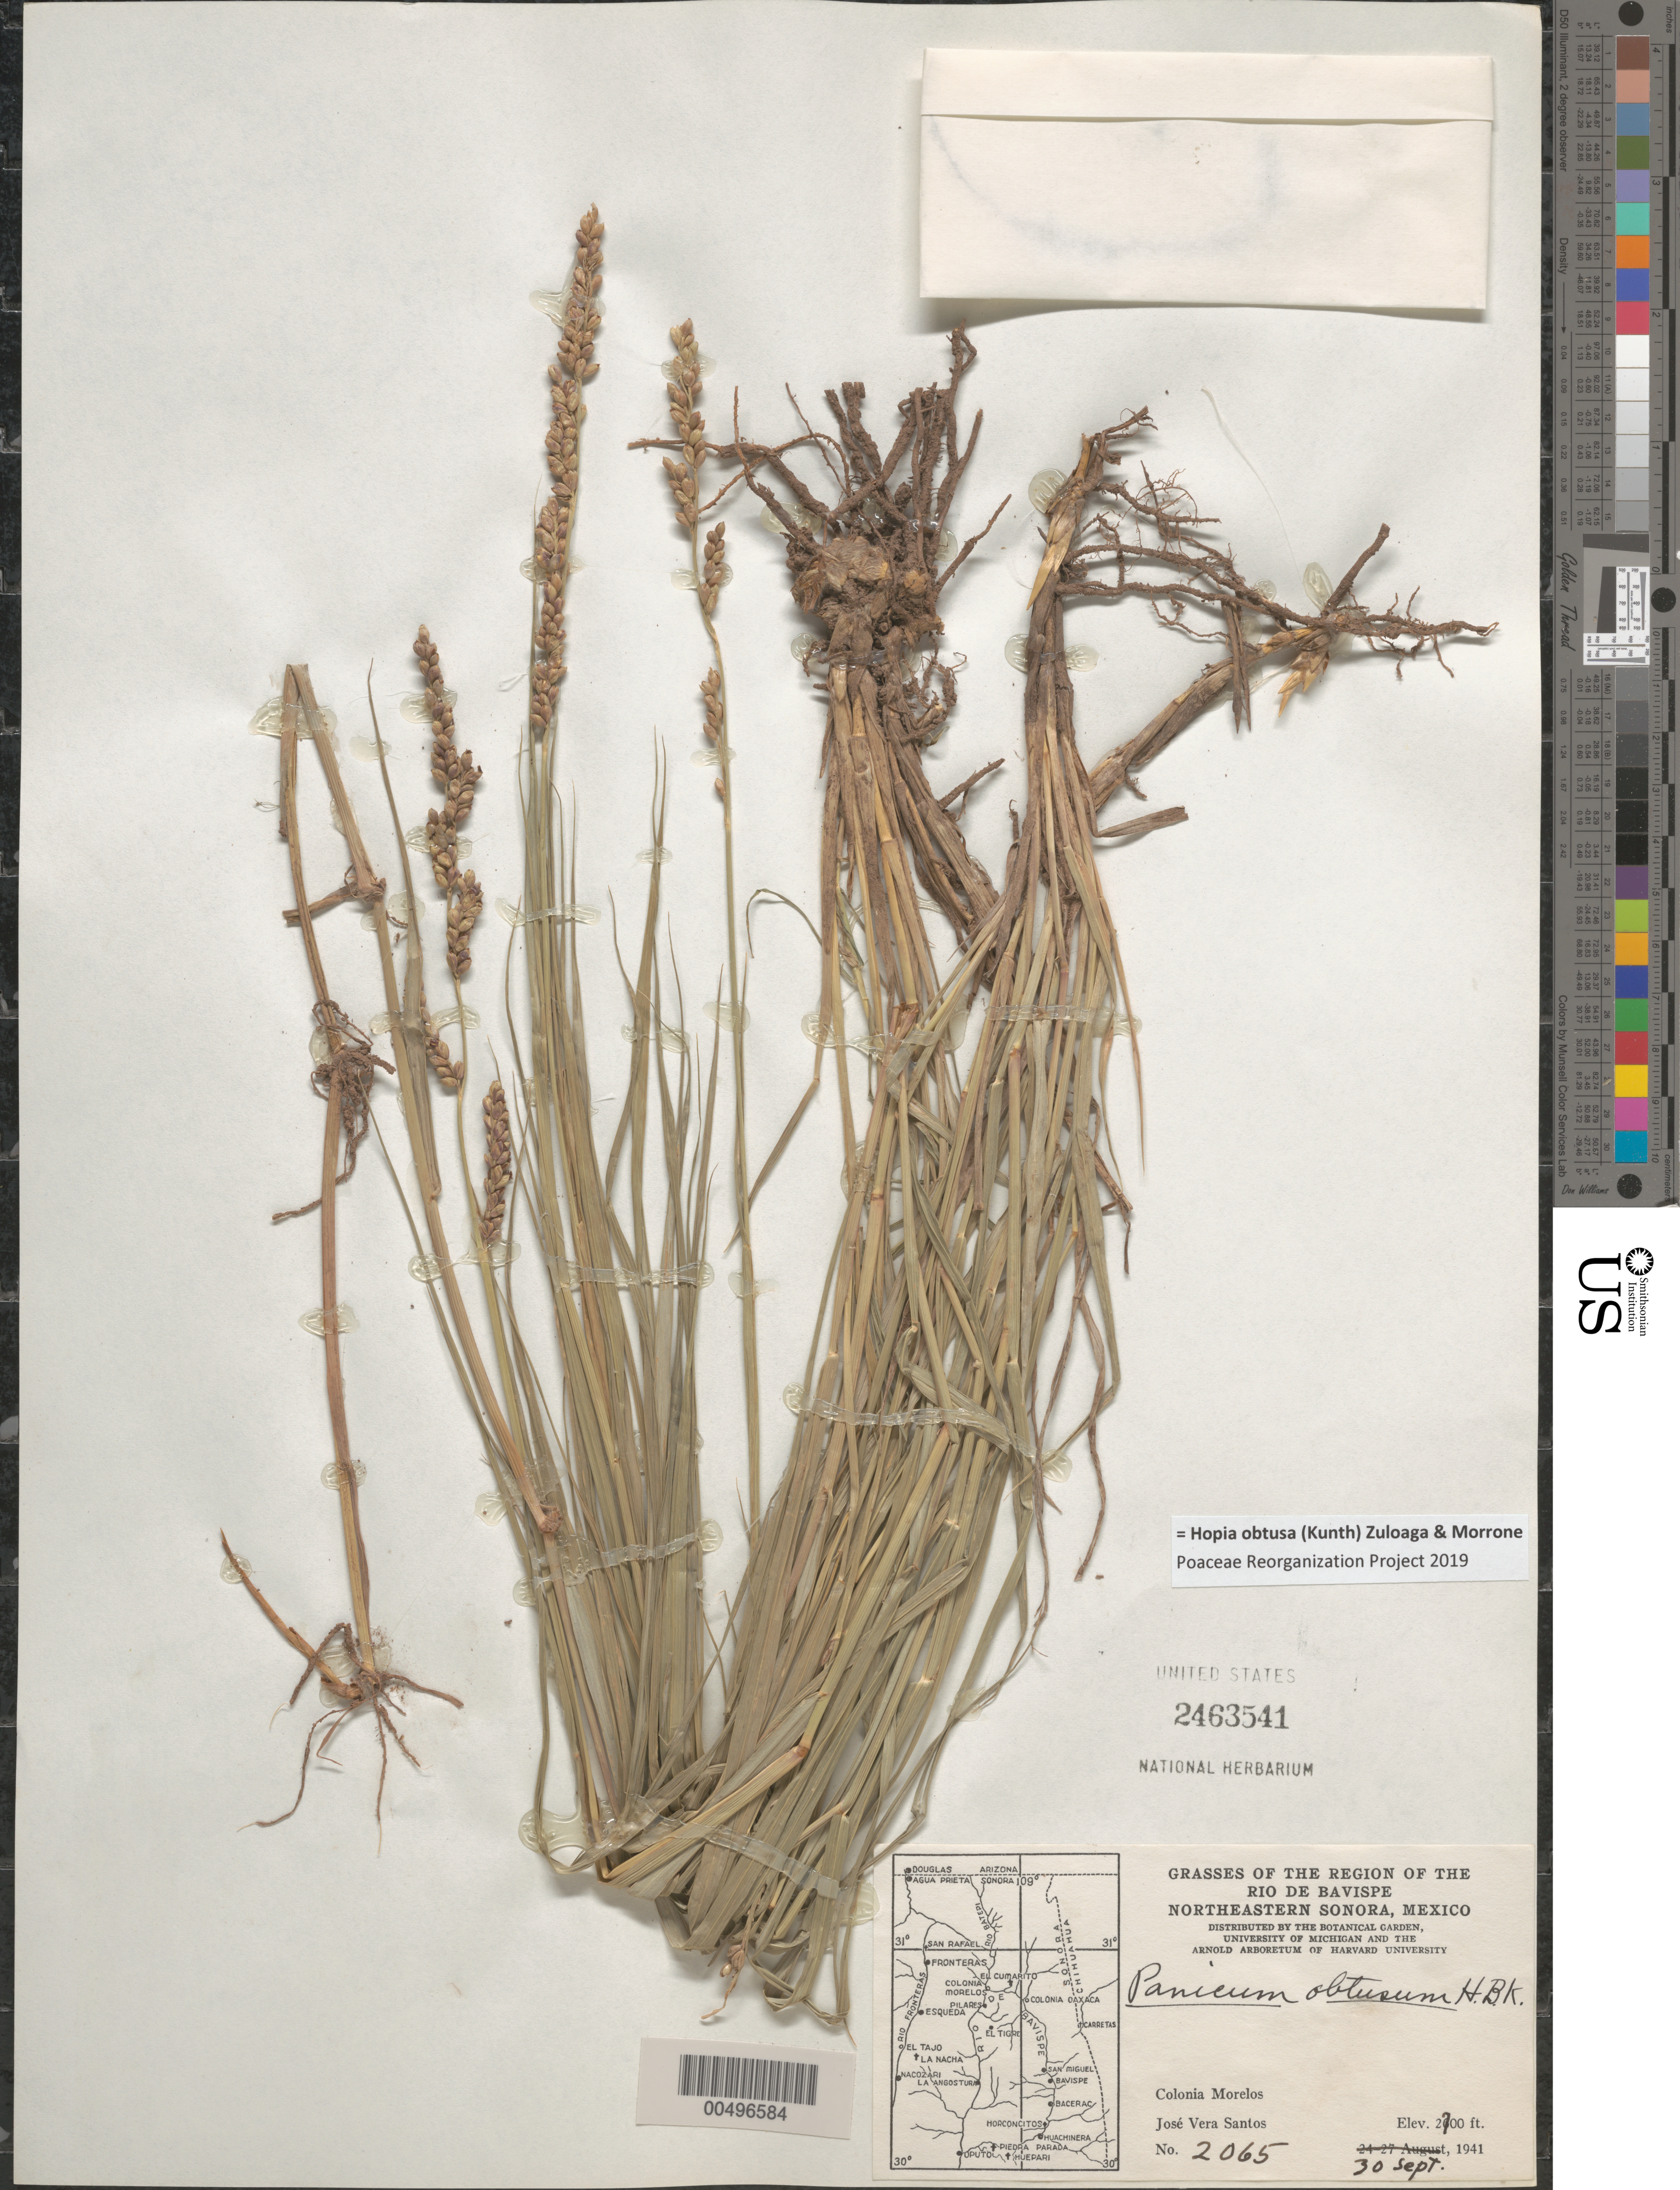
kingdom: Plantae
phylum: Tracheophyta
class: Liliopsida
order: Poales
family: Poaceae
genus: Panicum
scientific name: Panicum obtusum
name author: Kunth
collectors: J. V. Santos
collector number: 2065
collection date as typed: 30 Sep 1941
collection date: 1941-09-30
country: Mexico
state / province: Sonora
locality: Region of the Rio de Bavispe, NE Sonora, Colonia Morelos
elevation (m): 823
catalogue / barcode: US 2463541